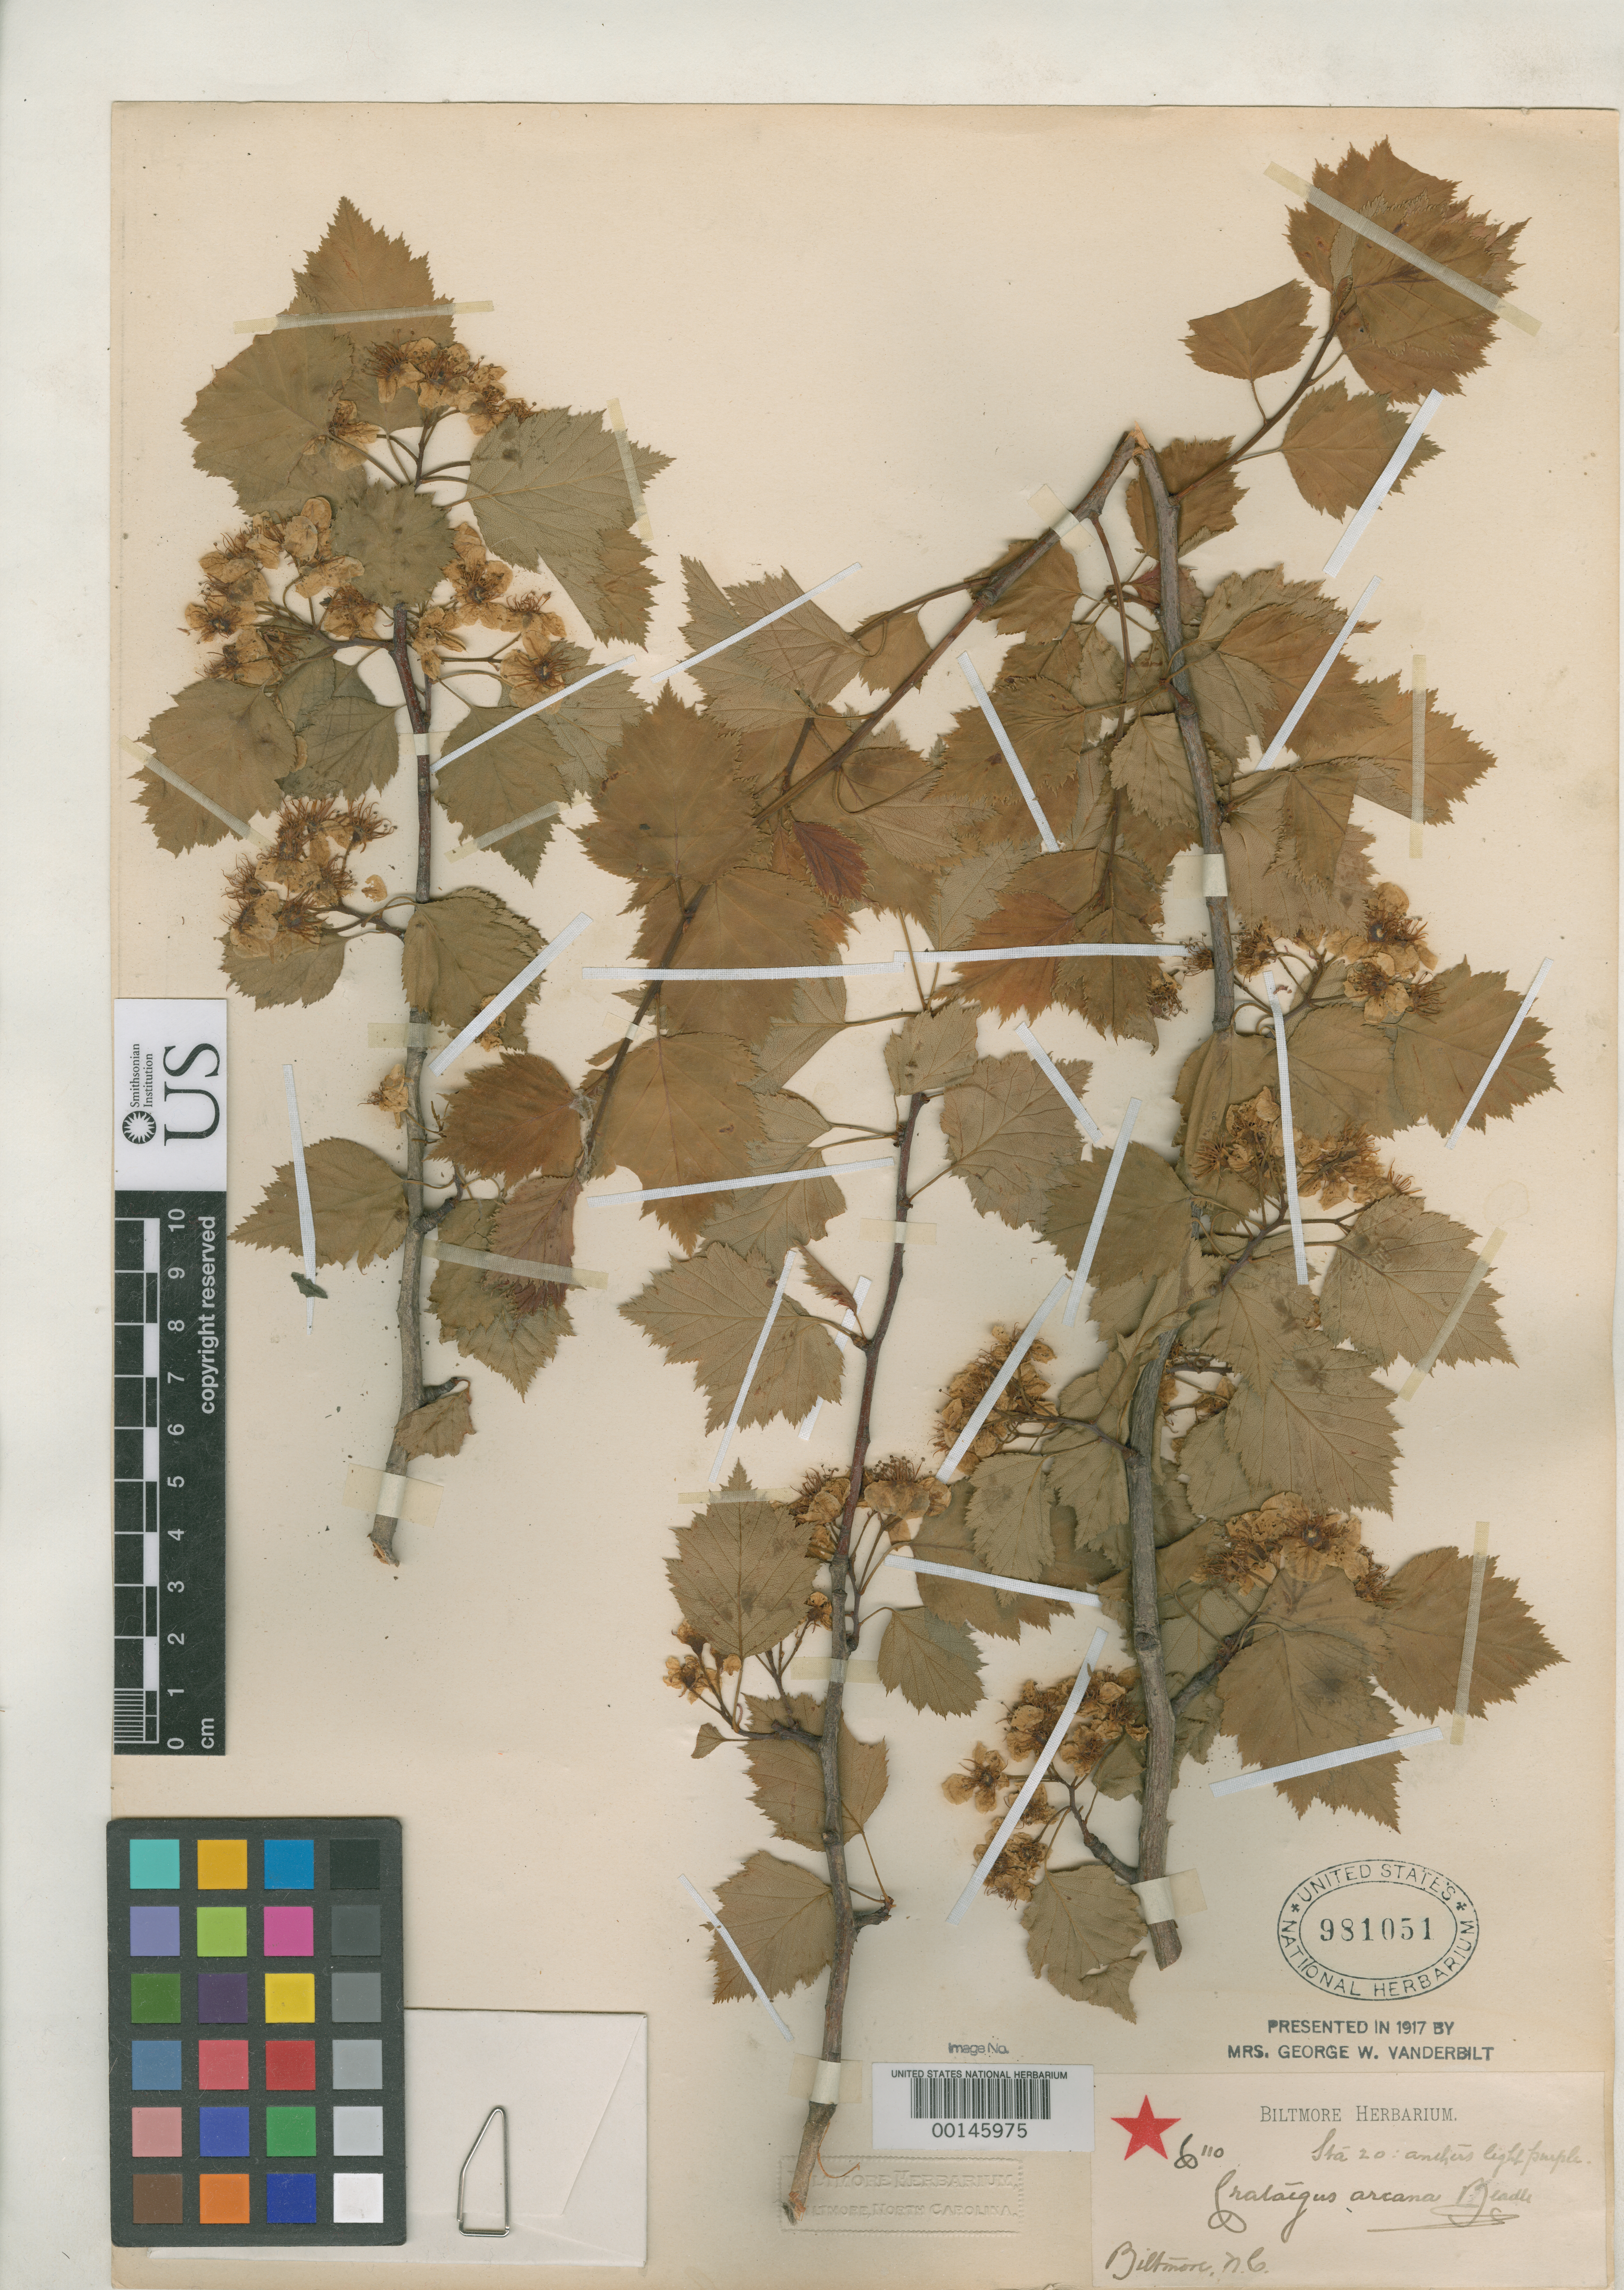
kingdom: Plantae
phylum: Tracheophyta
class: Magnoliopsida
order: Rosales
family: Rosaceae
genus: Crataegus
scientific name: Crataegus arcana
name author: Beadle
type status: Type Collection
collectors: ex herb. Biltmore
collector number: C 110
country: United States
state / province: North Carolina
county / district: Buncombe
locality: Near Biltmore.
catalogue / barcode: US 981051